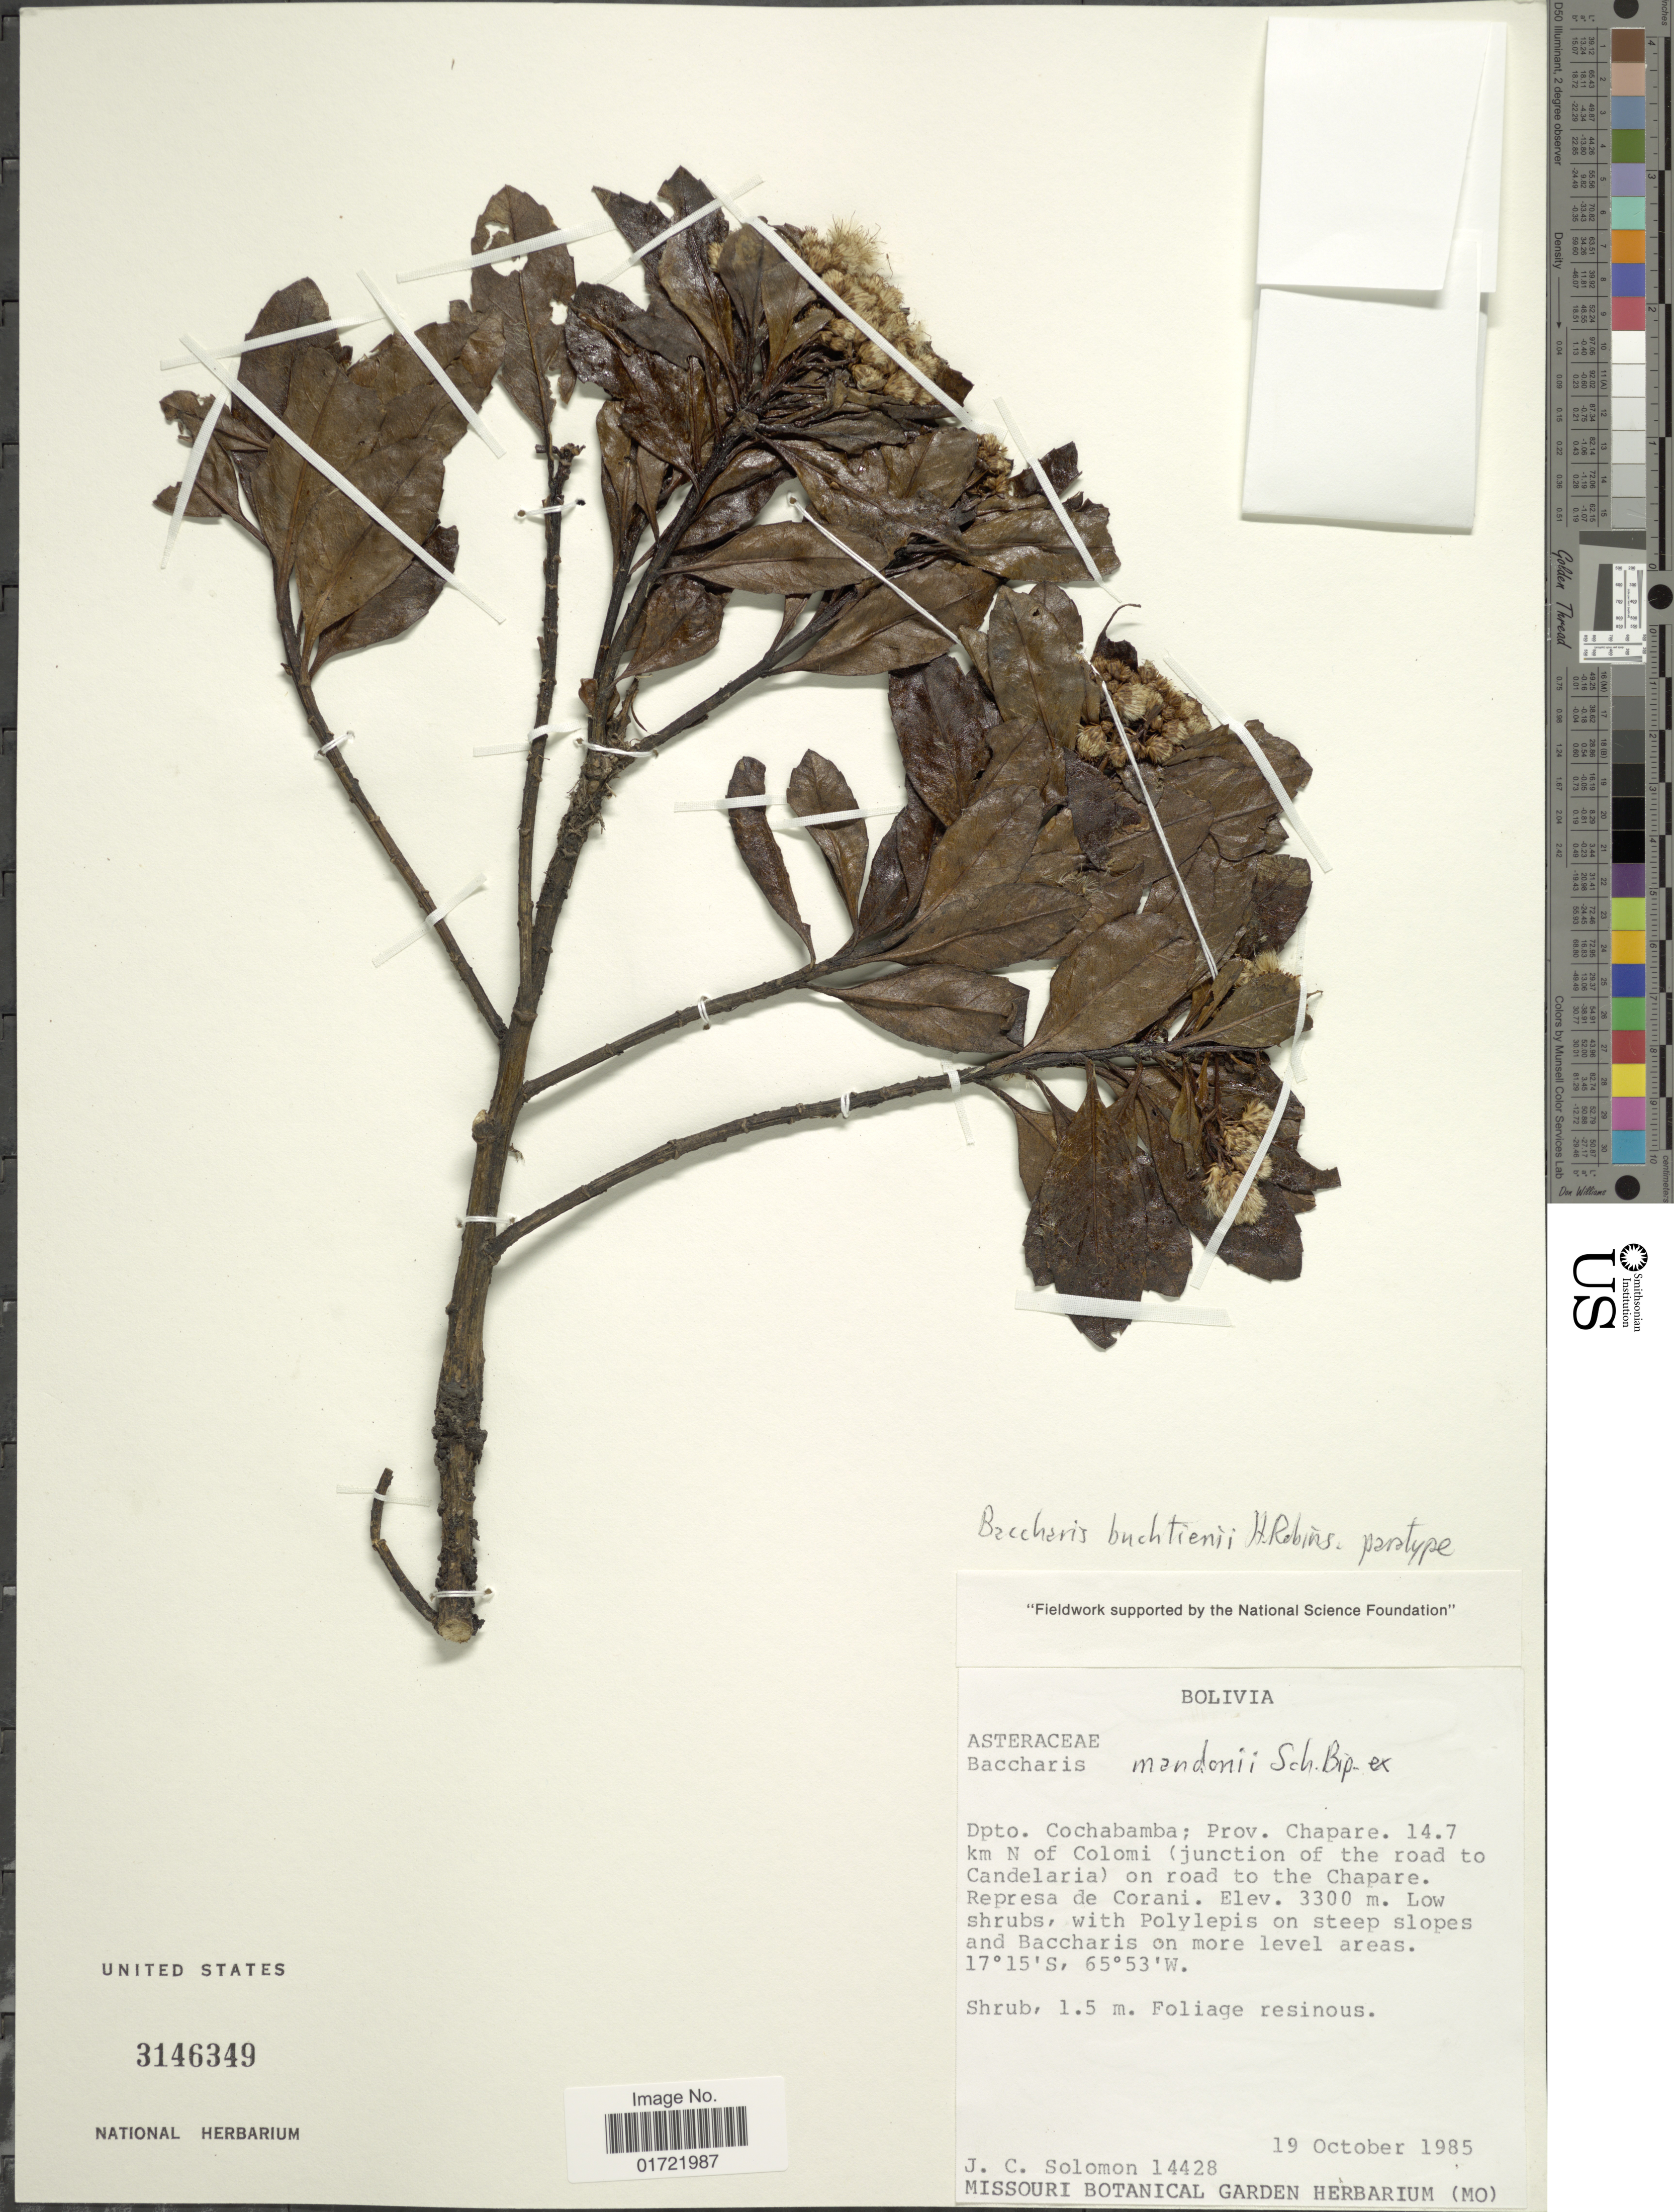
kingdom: Plantae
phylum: Tracheophyta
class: Magnoliopsida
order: Asterales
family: Asteraceae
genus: Baccharis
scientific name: Baccharis buchtienii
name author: H. Rob.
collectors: J. C. Solomon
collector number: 14428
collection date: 1985-10-19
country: Bolivia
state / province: Cochabamba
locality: Prov. Chapare. 14.7 km N of Colomi (junction of the road to Candelaria) on road to the Chapare. Represa de Corani.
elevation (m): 3300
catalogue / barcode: US 3146349